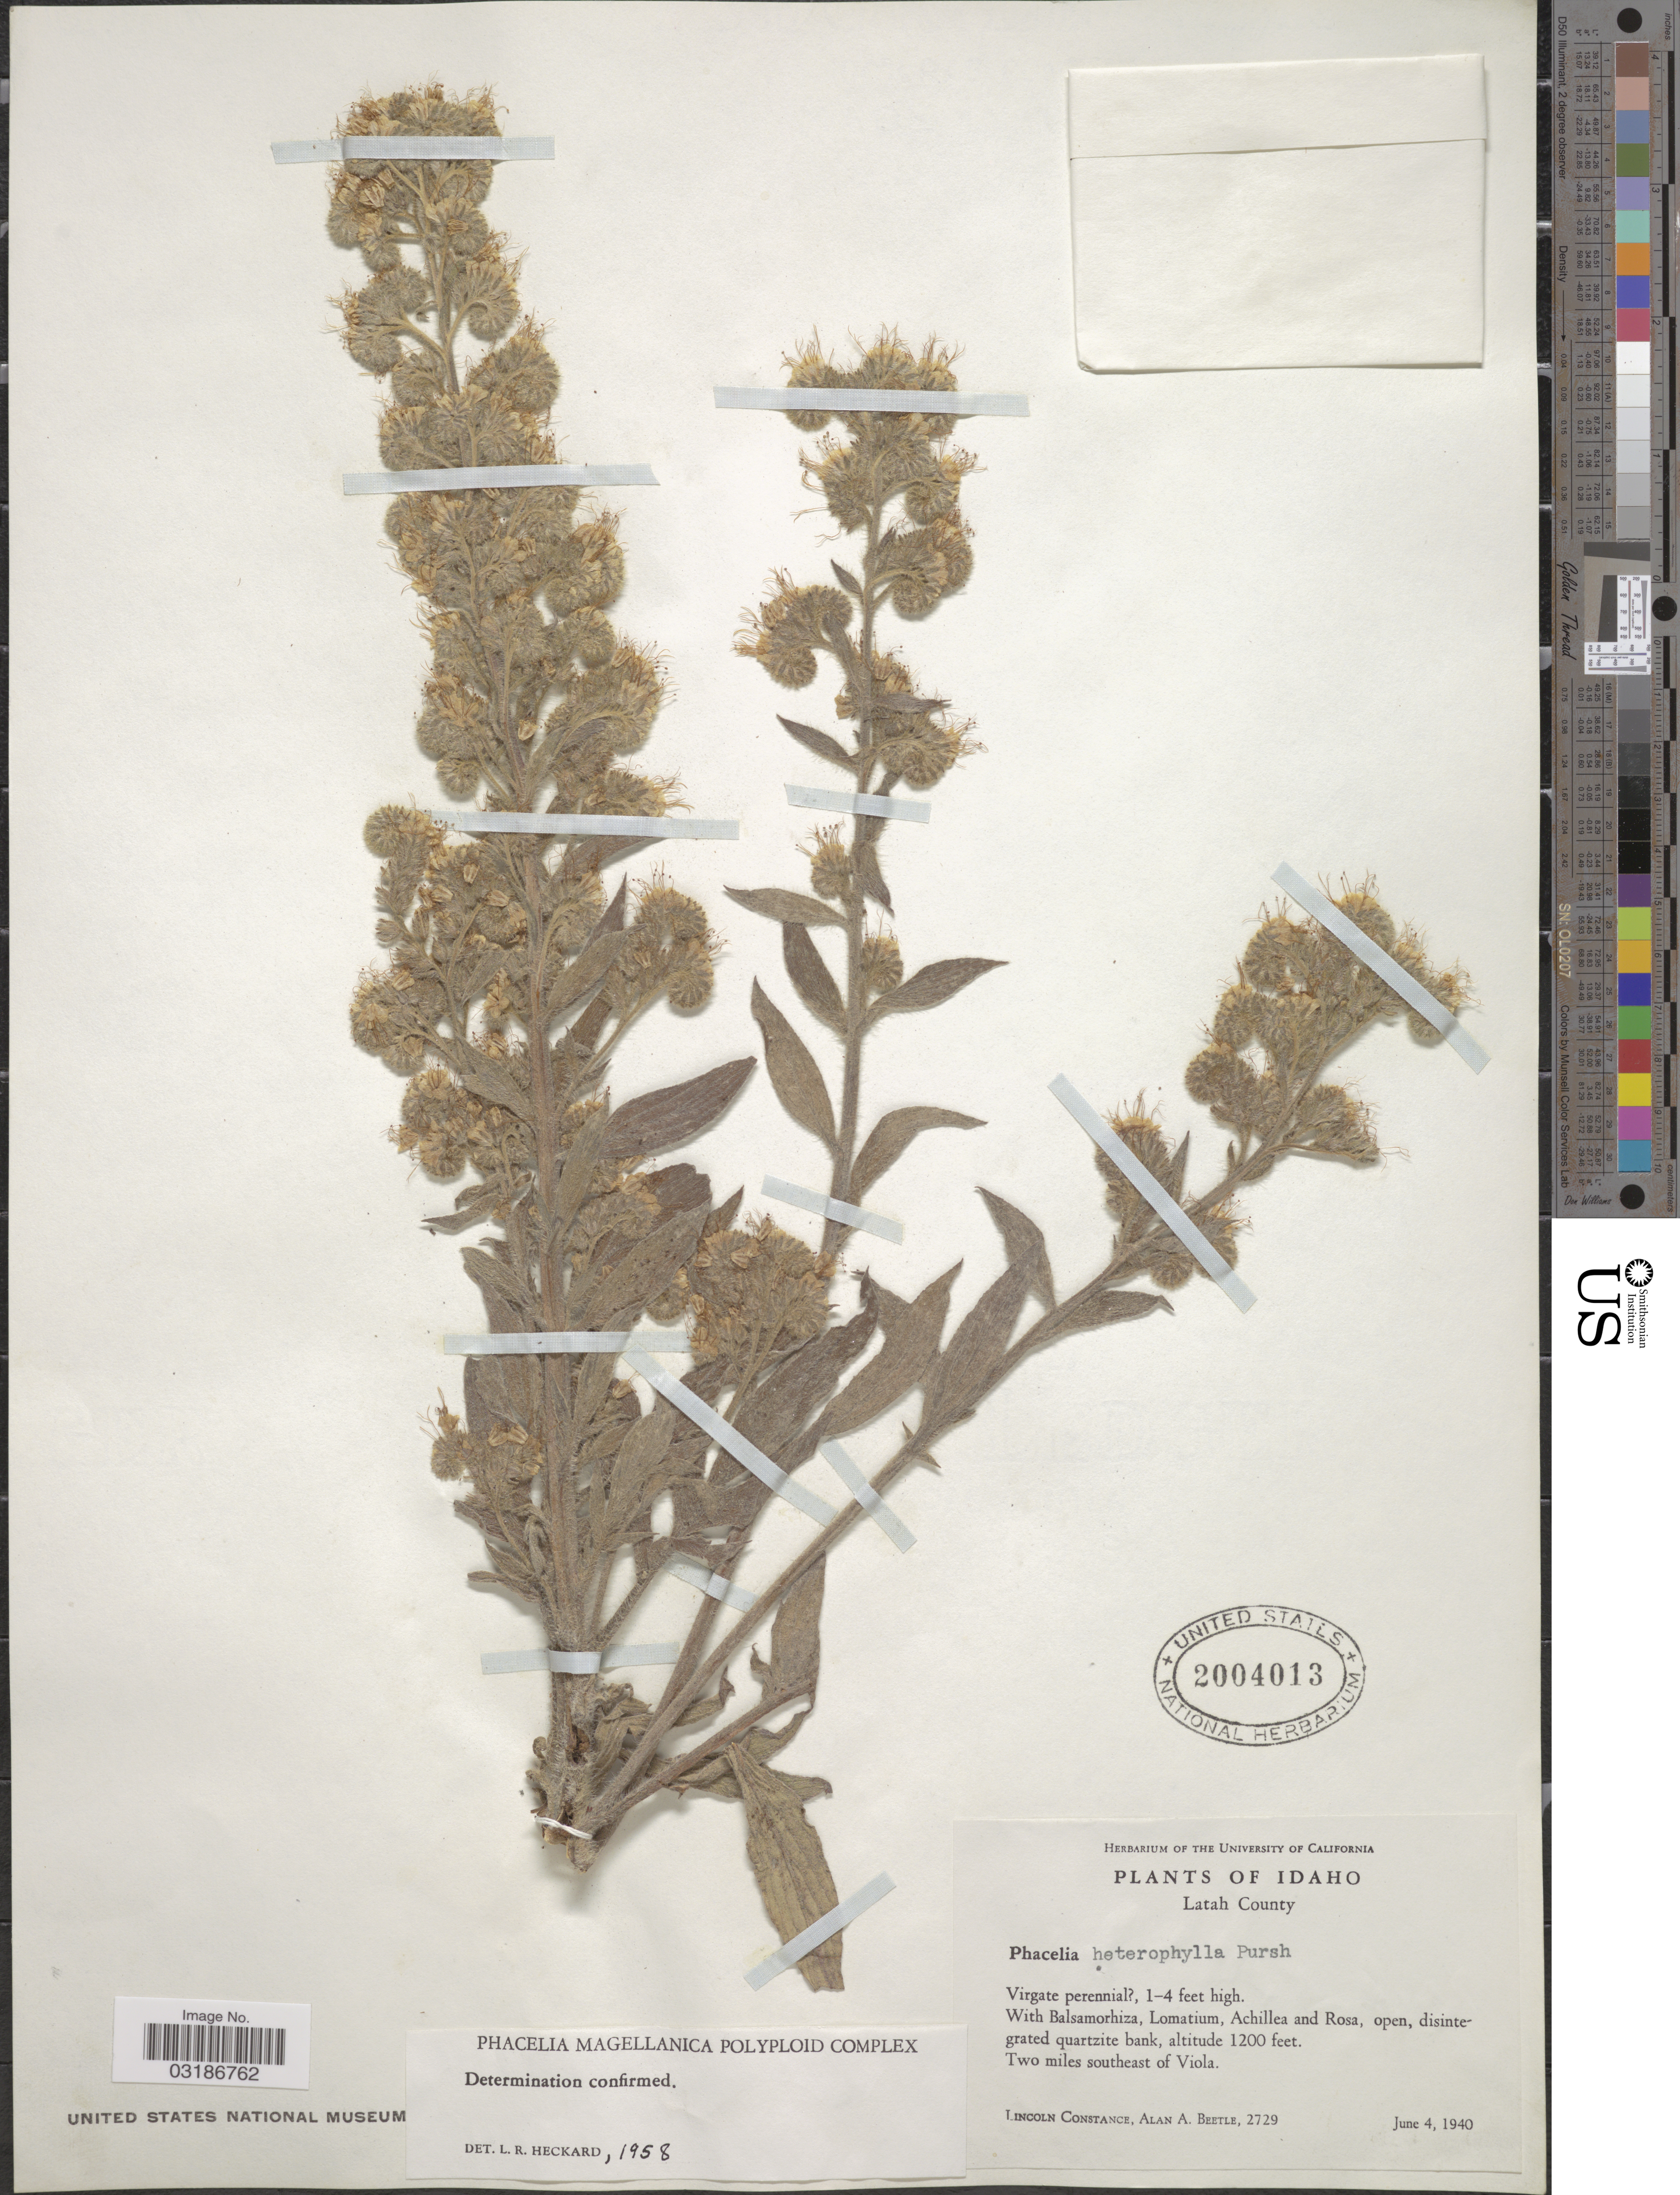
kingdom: Plantae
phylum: Tracheophyta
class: Magnoliopsida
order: Boraginales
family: Hydrophyllaceae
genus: Phacelia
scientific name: Phacelia heterophylla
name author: Pursh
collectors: L. Constance & A. A. Beetle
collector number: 2729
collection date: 1940-06-04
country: United States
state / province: Idaho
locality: Latah County. Two miles southeast of Viola.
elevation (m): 366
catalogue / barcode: US 2004013